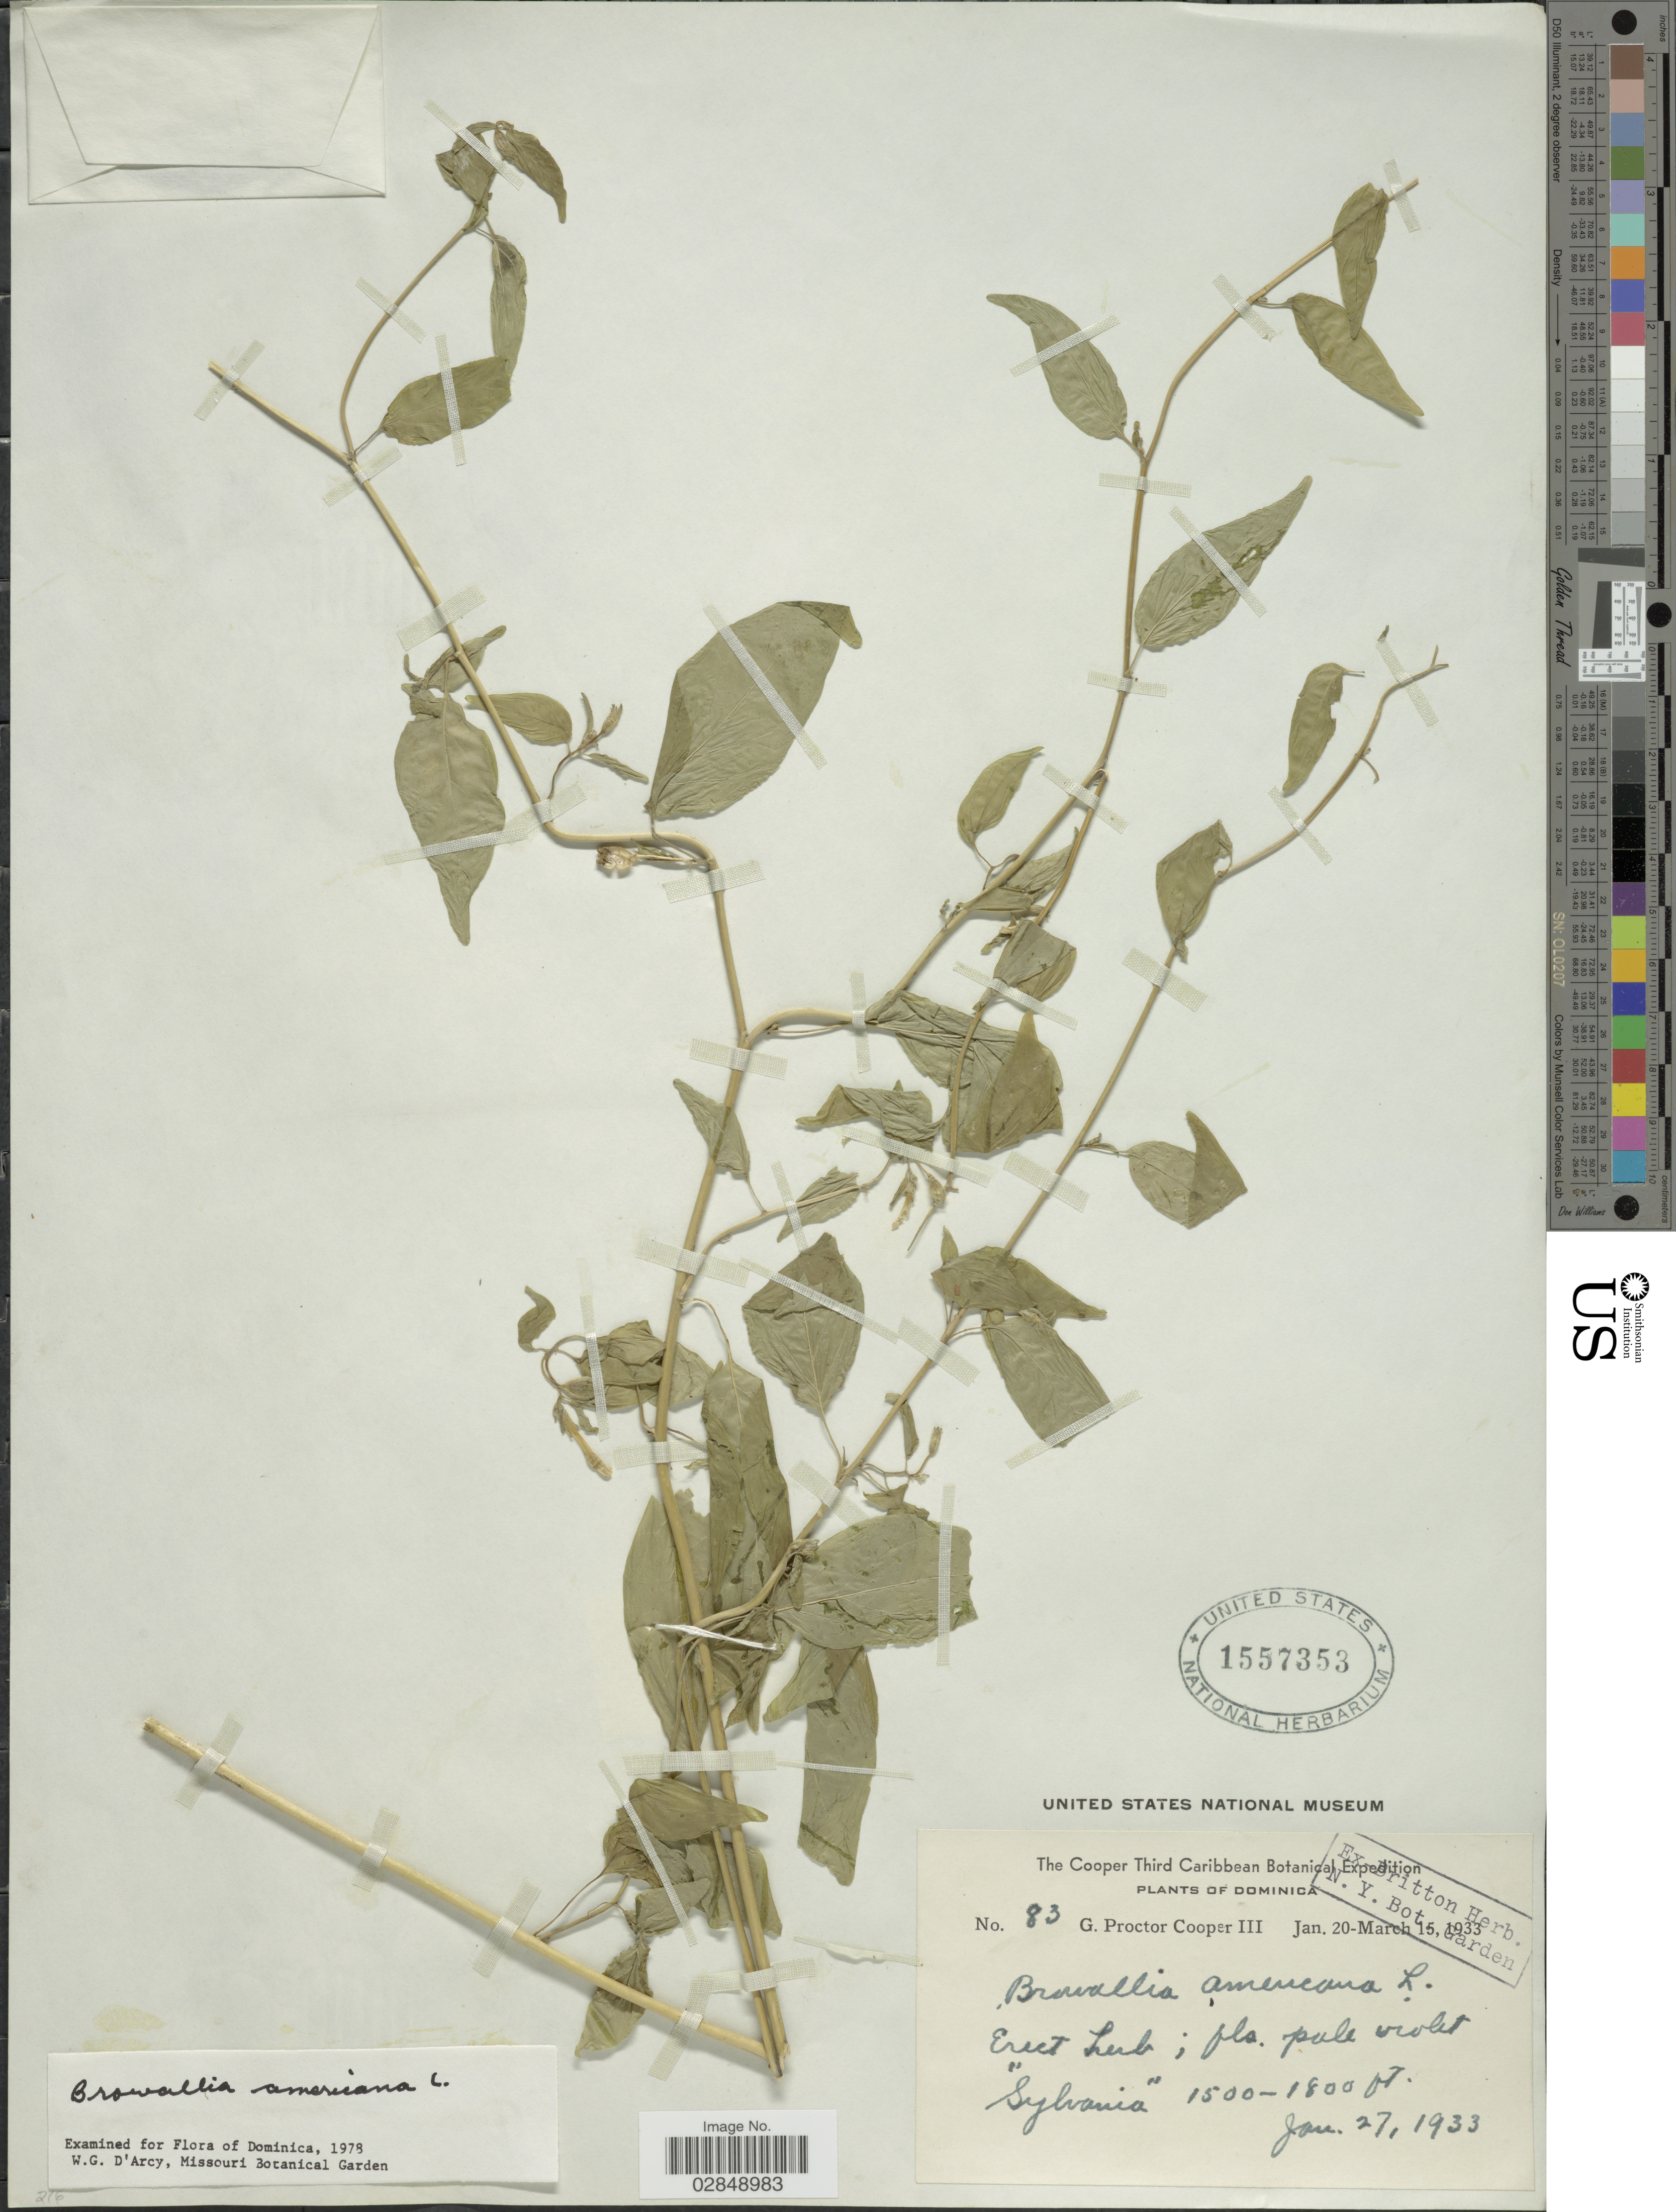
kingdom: Plantae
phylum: Tracheophyta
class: Magnoliopsida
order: Solanales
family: Solanaceae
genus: Browallia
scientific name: Browallia americana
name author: L.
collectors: G. Cooper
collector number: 83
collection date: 1933-01-20/1933-03-15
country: Dominica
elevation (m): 457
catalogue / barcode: US 1557353